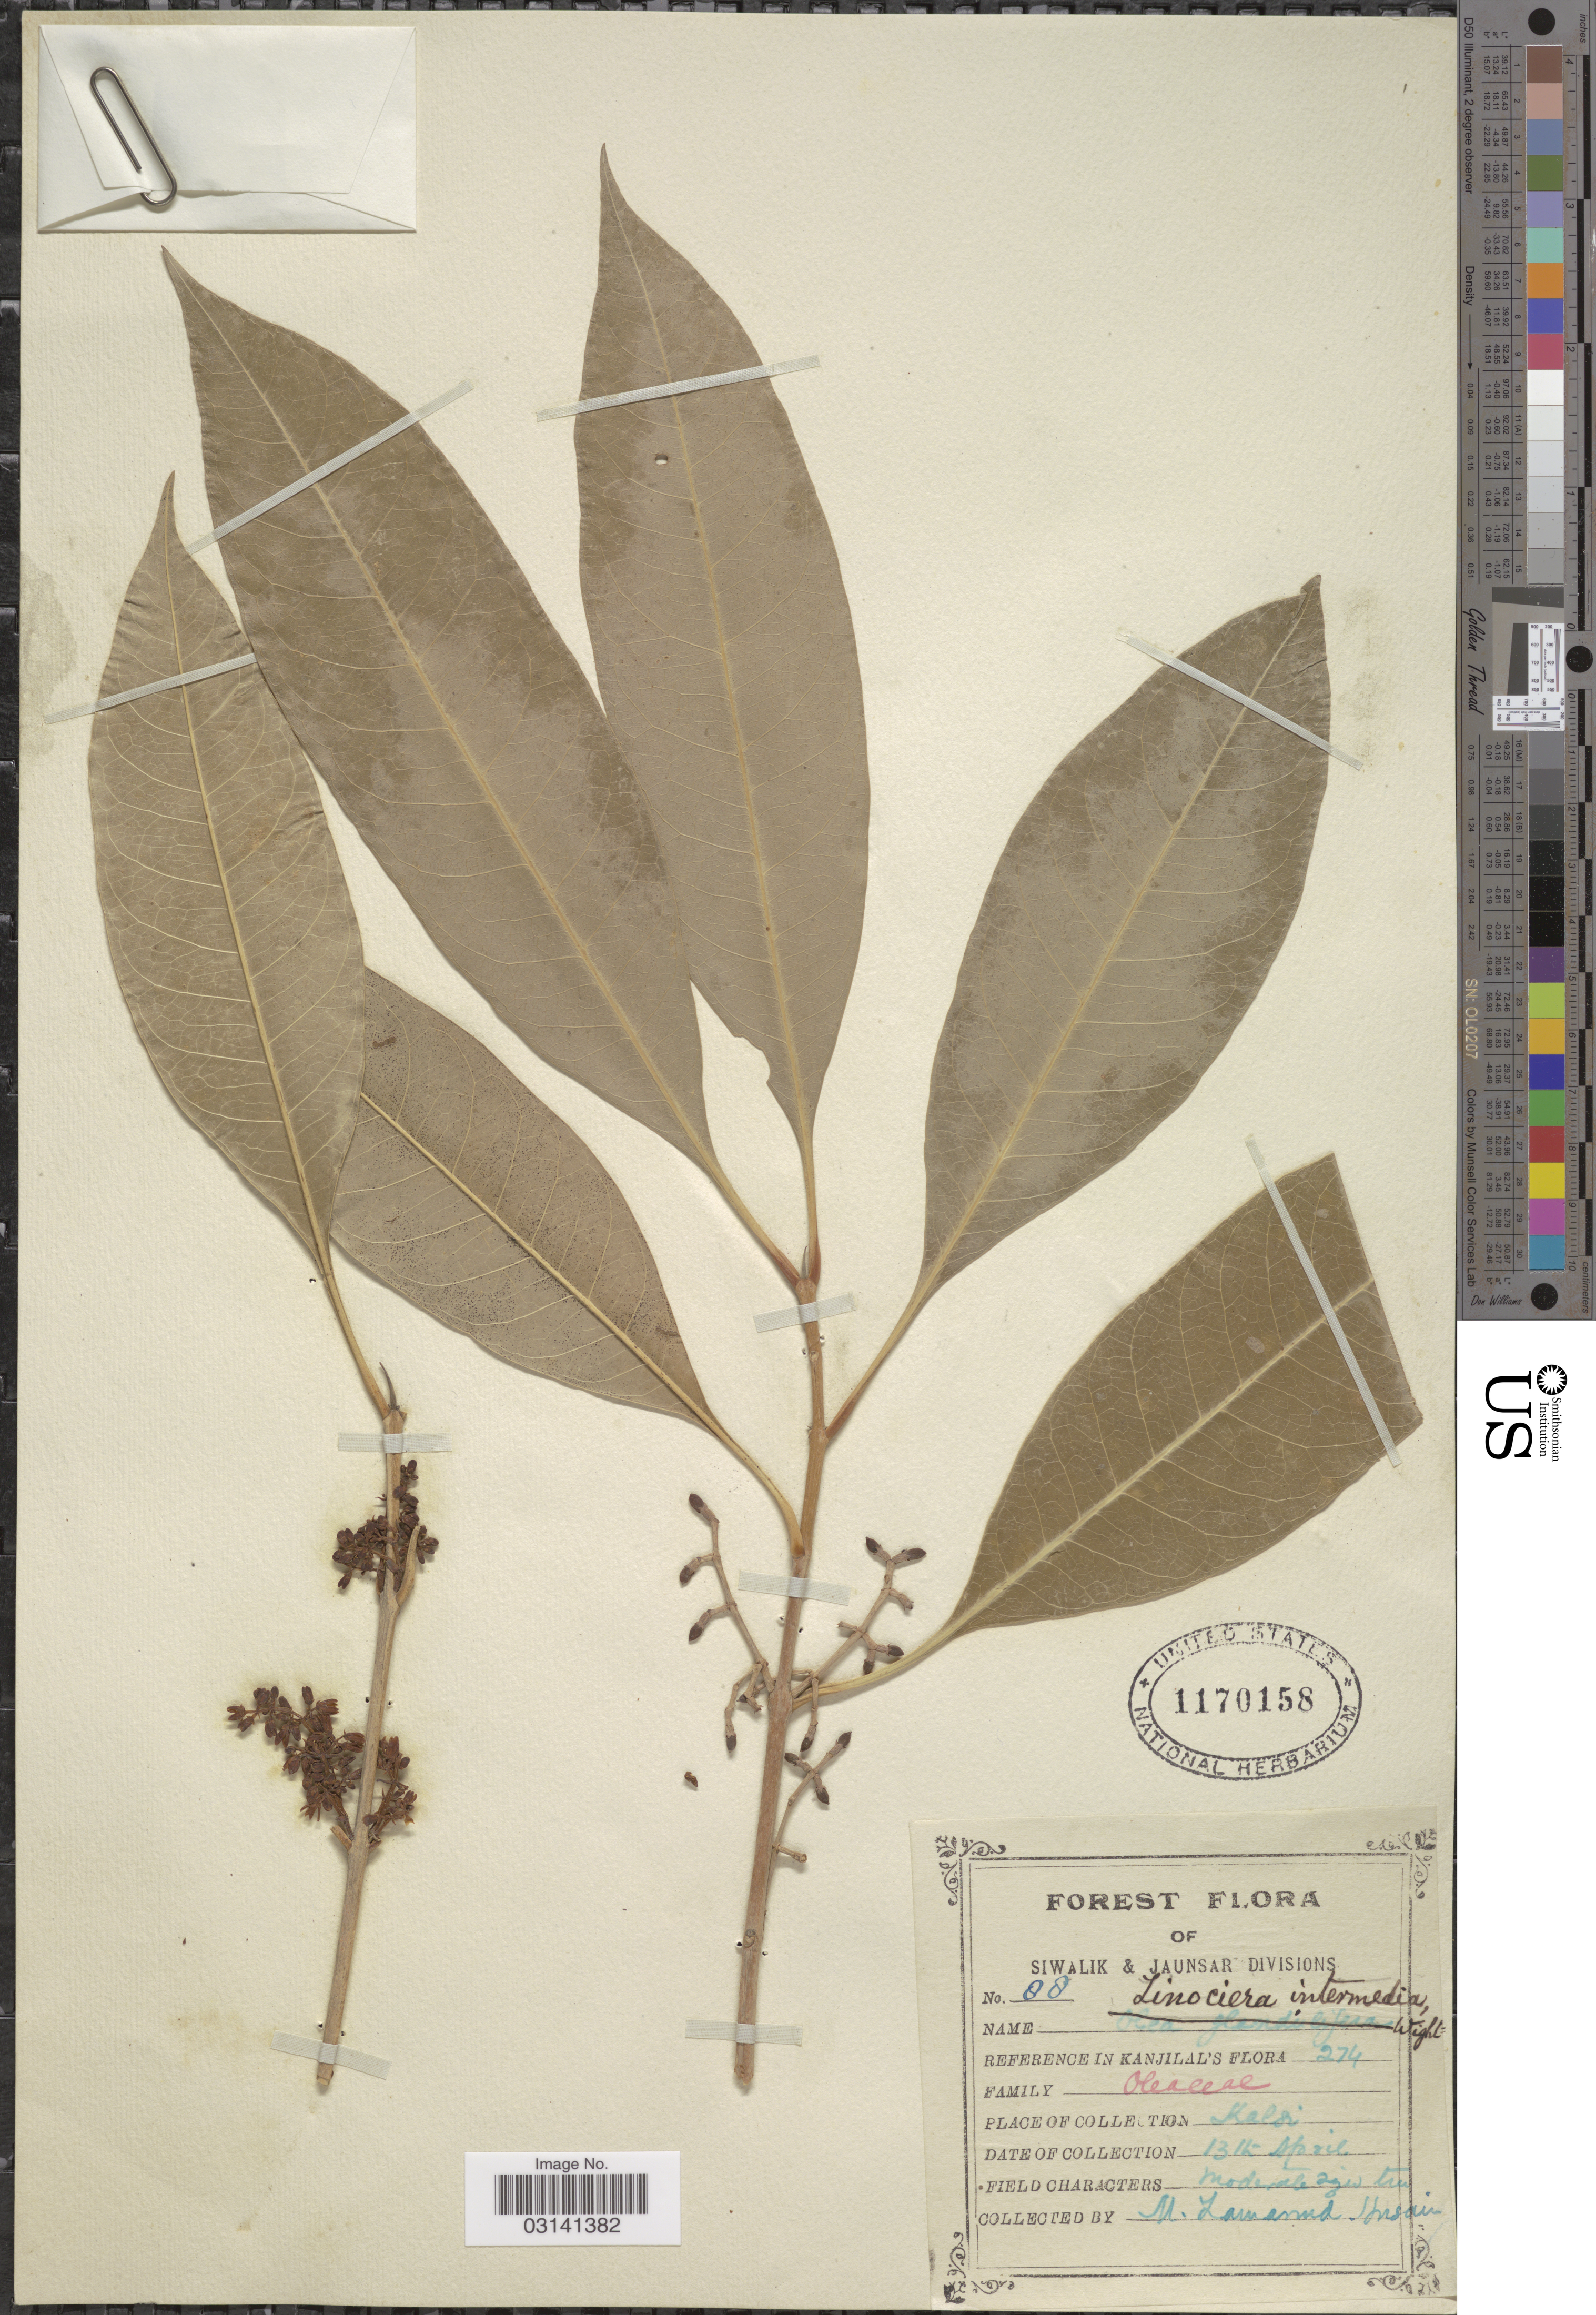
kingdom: Plantae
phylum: Tracheophyta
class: Magnoliopsida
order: Lamiales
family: Oleaceae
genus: Chionanthus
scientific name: Chionanthus ramiflorus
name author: Roxb.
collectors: M. Husain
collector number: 88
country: India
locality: Siwalik & Jaunsar Divisions. Kalsi.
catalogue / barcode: US 1170158